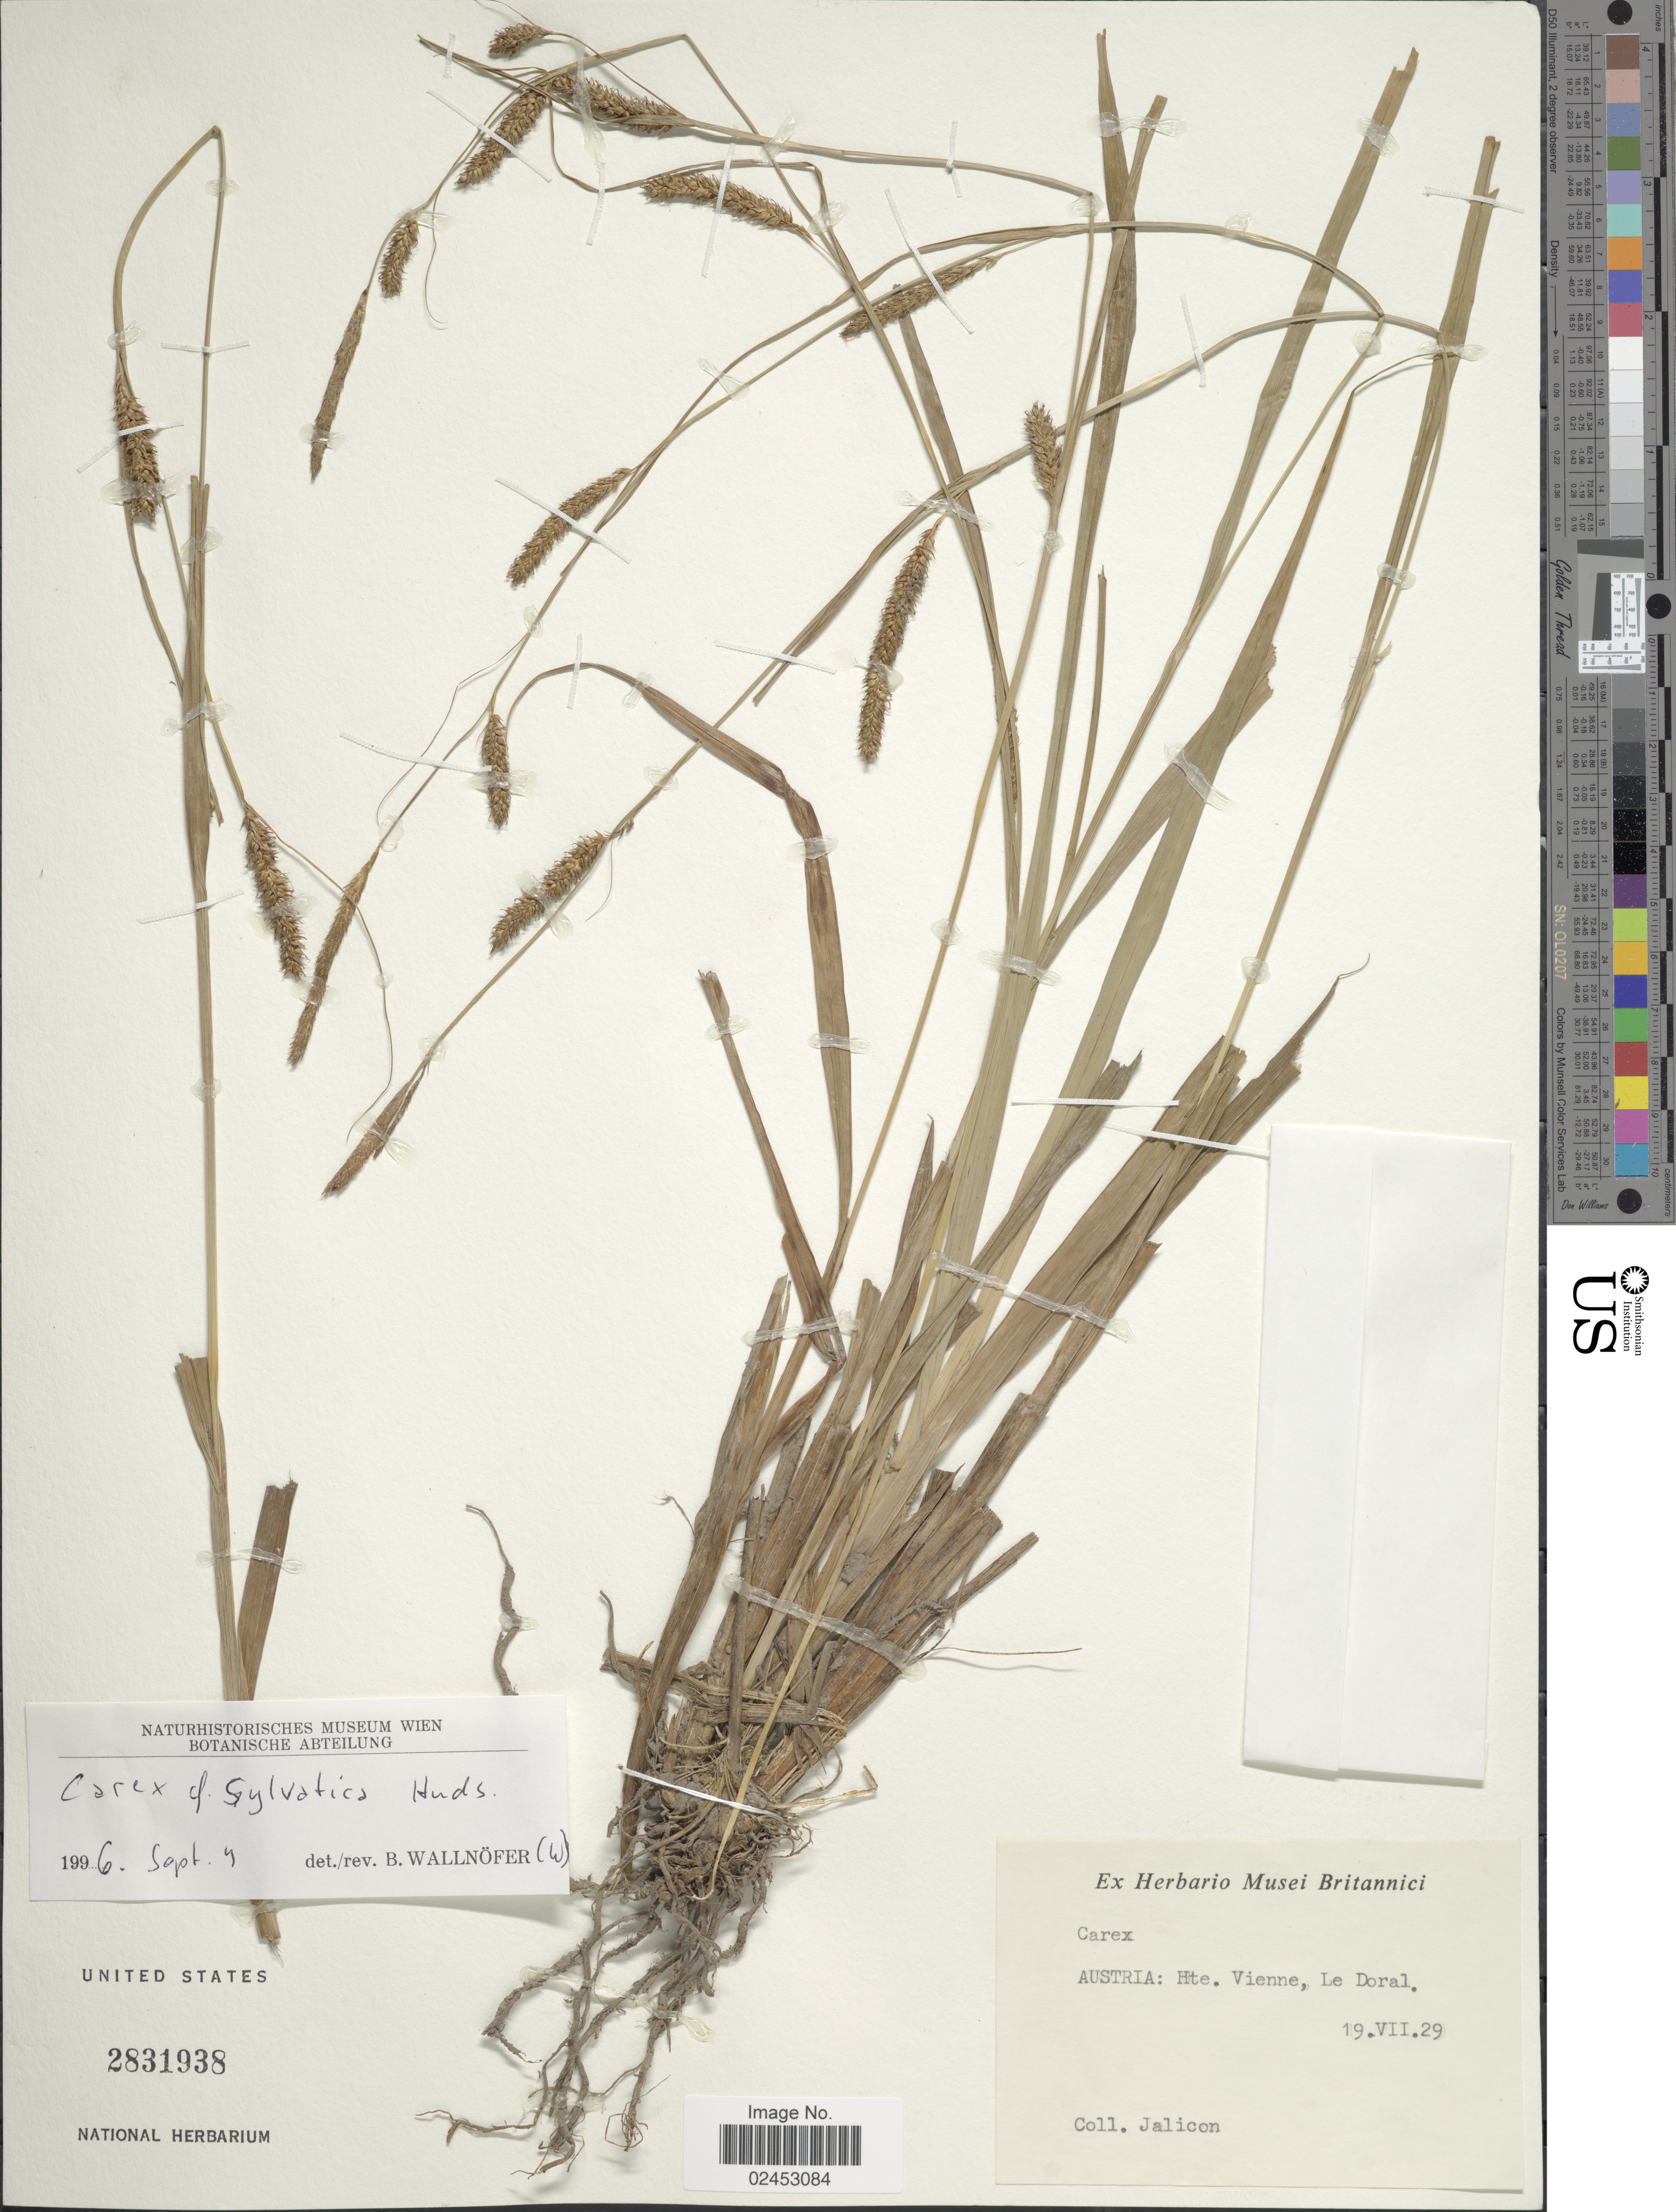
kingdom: Plantae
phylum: Tracheophyta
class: Liliopsida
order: Poales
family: Cyperaceae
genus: Carex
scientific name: Carex sylvatica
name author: Huds.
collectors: Jalicon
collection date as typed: Transcribed d/m/y: 19/7/29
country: Austria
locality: Hte. Vienne, Le Doral.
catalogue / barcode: US 2831938